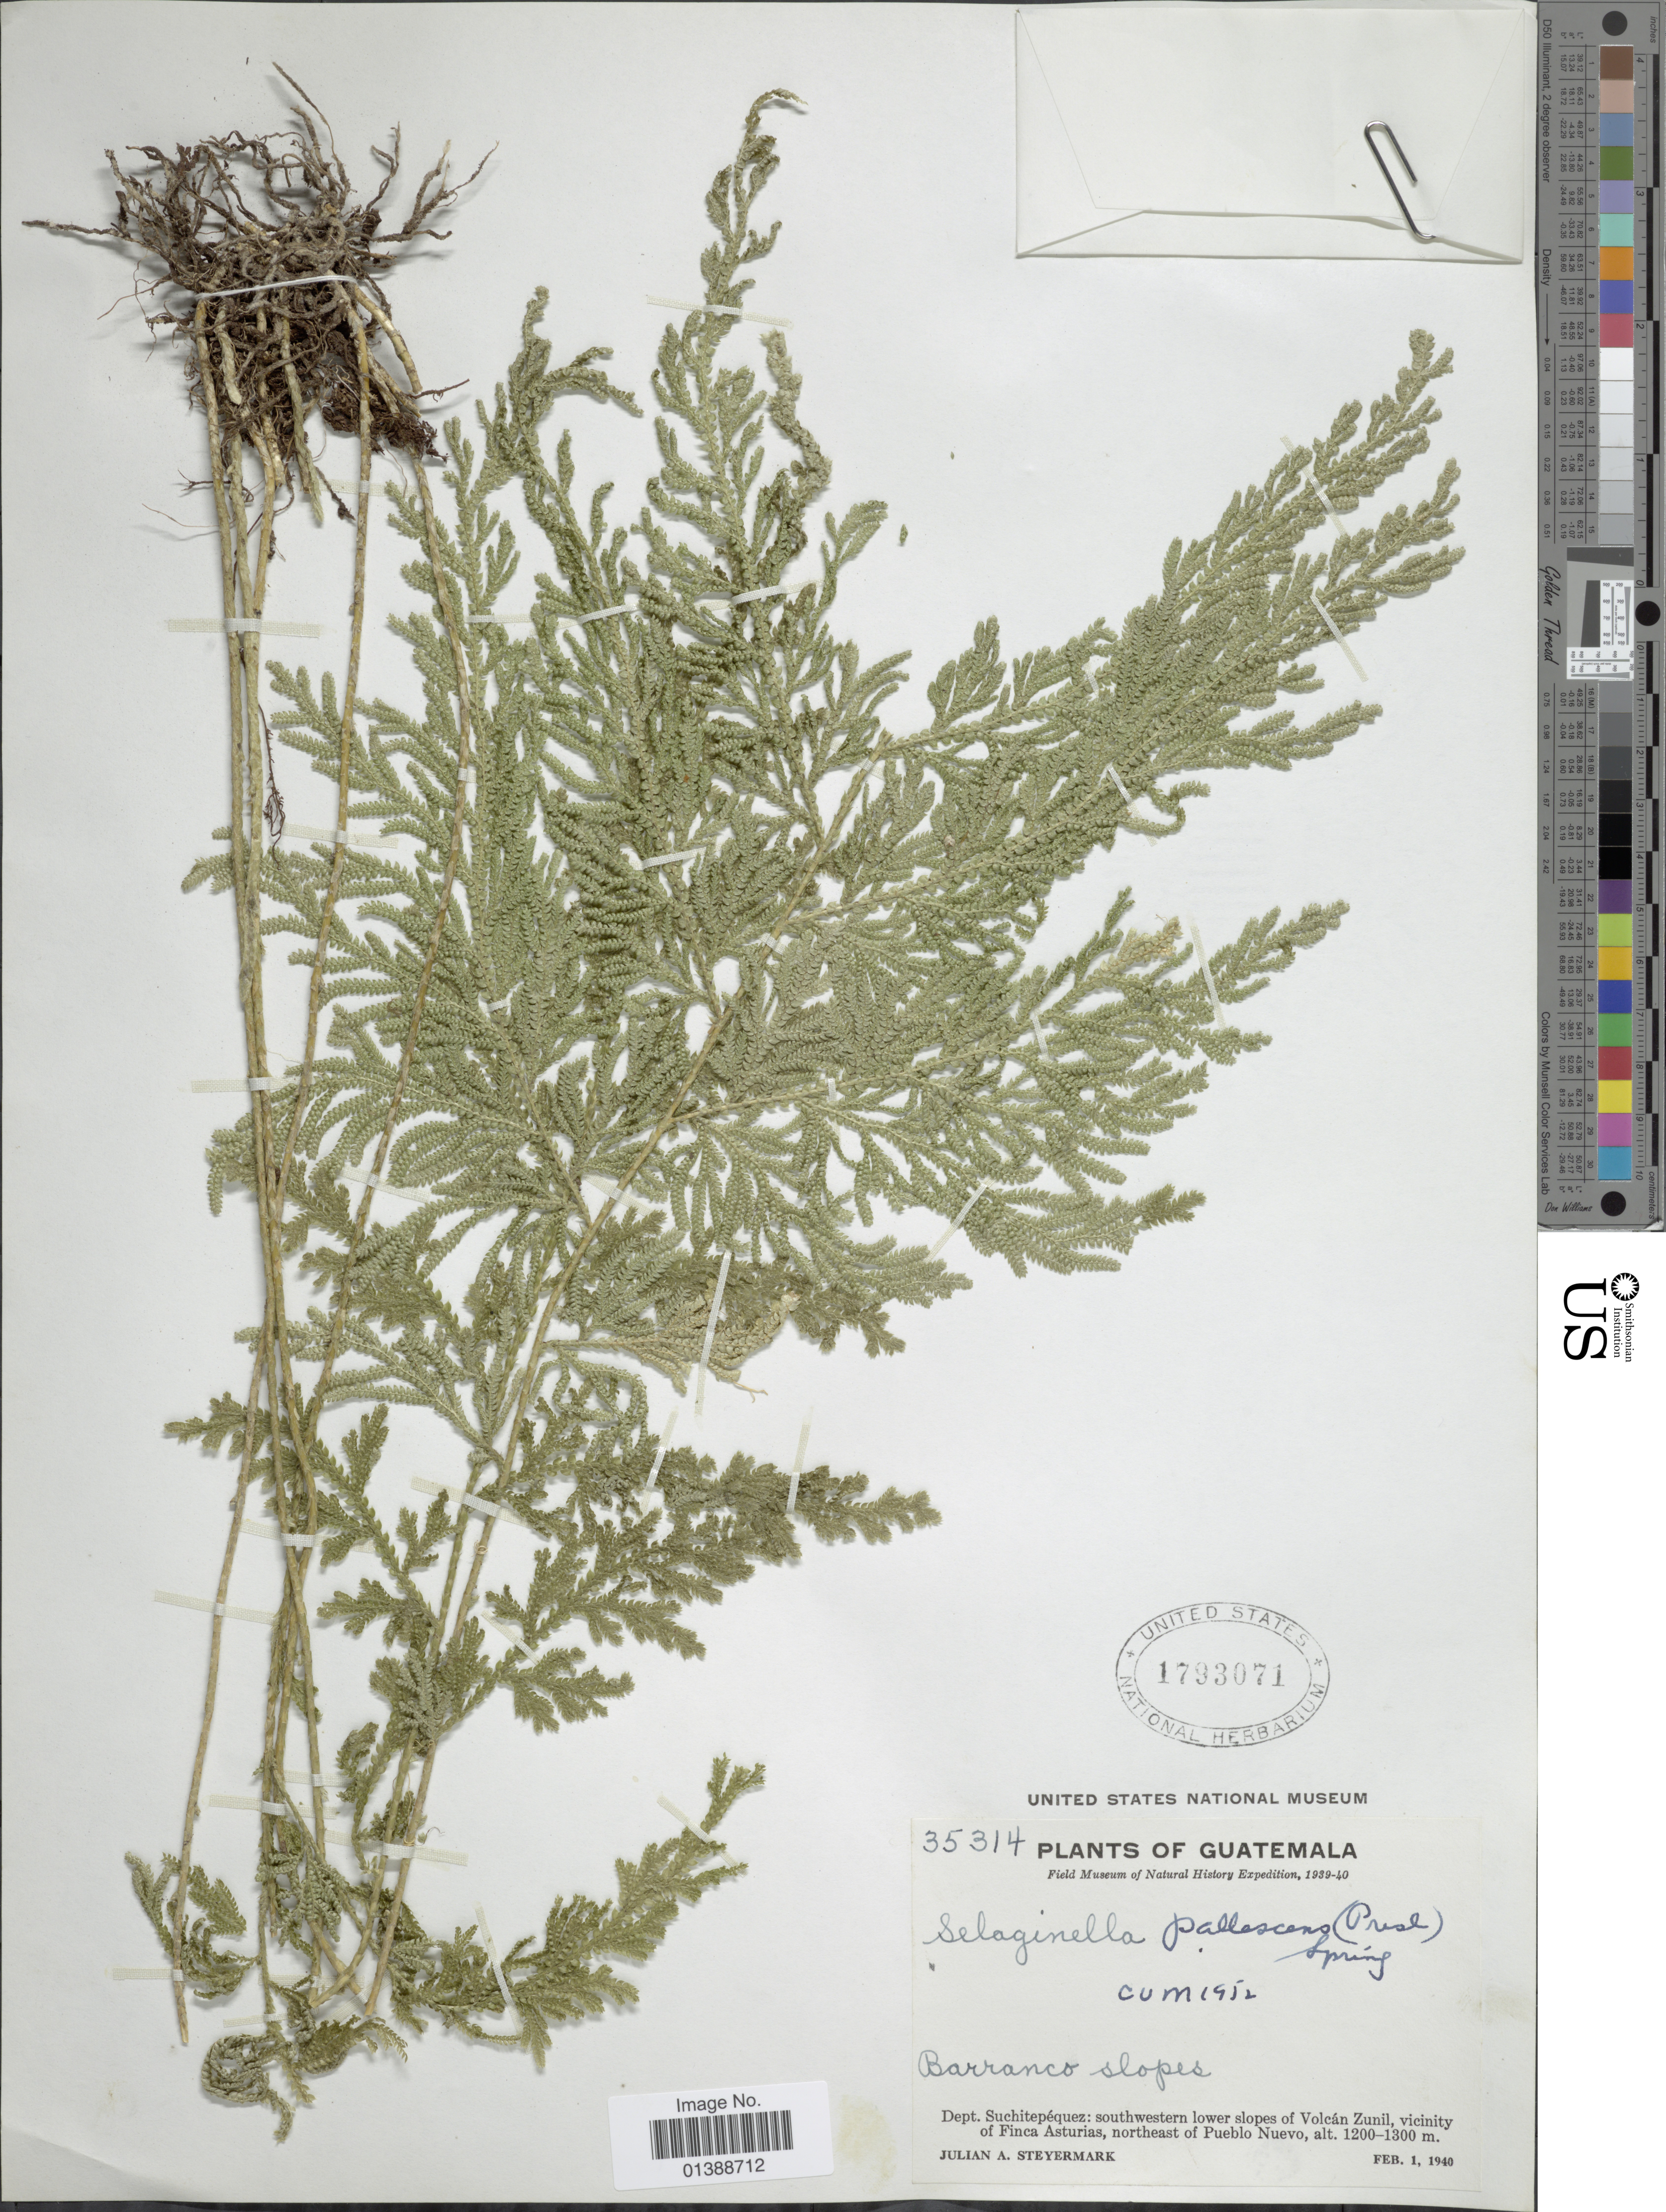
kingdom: Plantae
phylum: Tracheophyta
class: Lycopodiopsida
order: Selaginellales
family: Selaginellaceae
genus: Selaginella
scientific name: Selaginella pallescens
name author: (C. Presl) Spring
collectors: J. Steyermark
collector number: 35314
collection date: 1940-02-01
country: Guatemala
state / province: Suchitepéquez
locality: Southwestern lower slopes of Volcán Zunil, vicinity of Finca Asturias, northeast of Pueblo Nuevo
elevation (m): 1200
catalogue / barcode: US 1793071